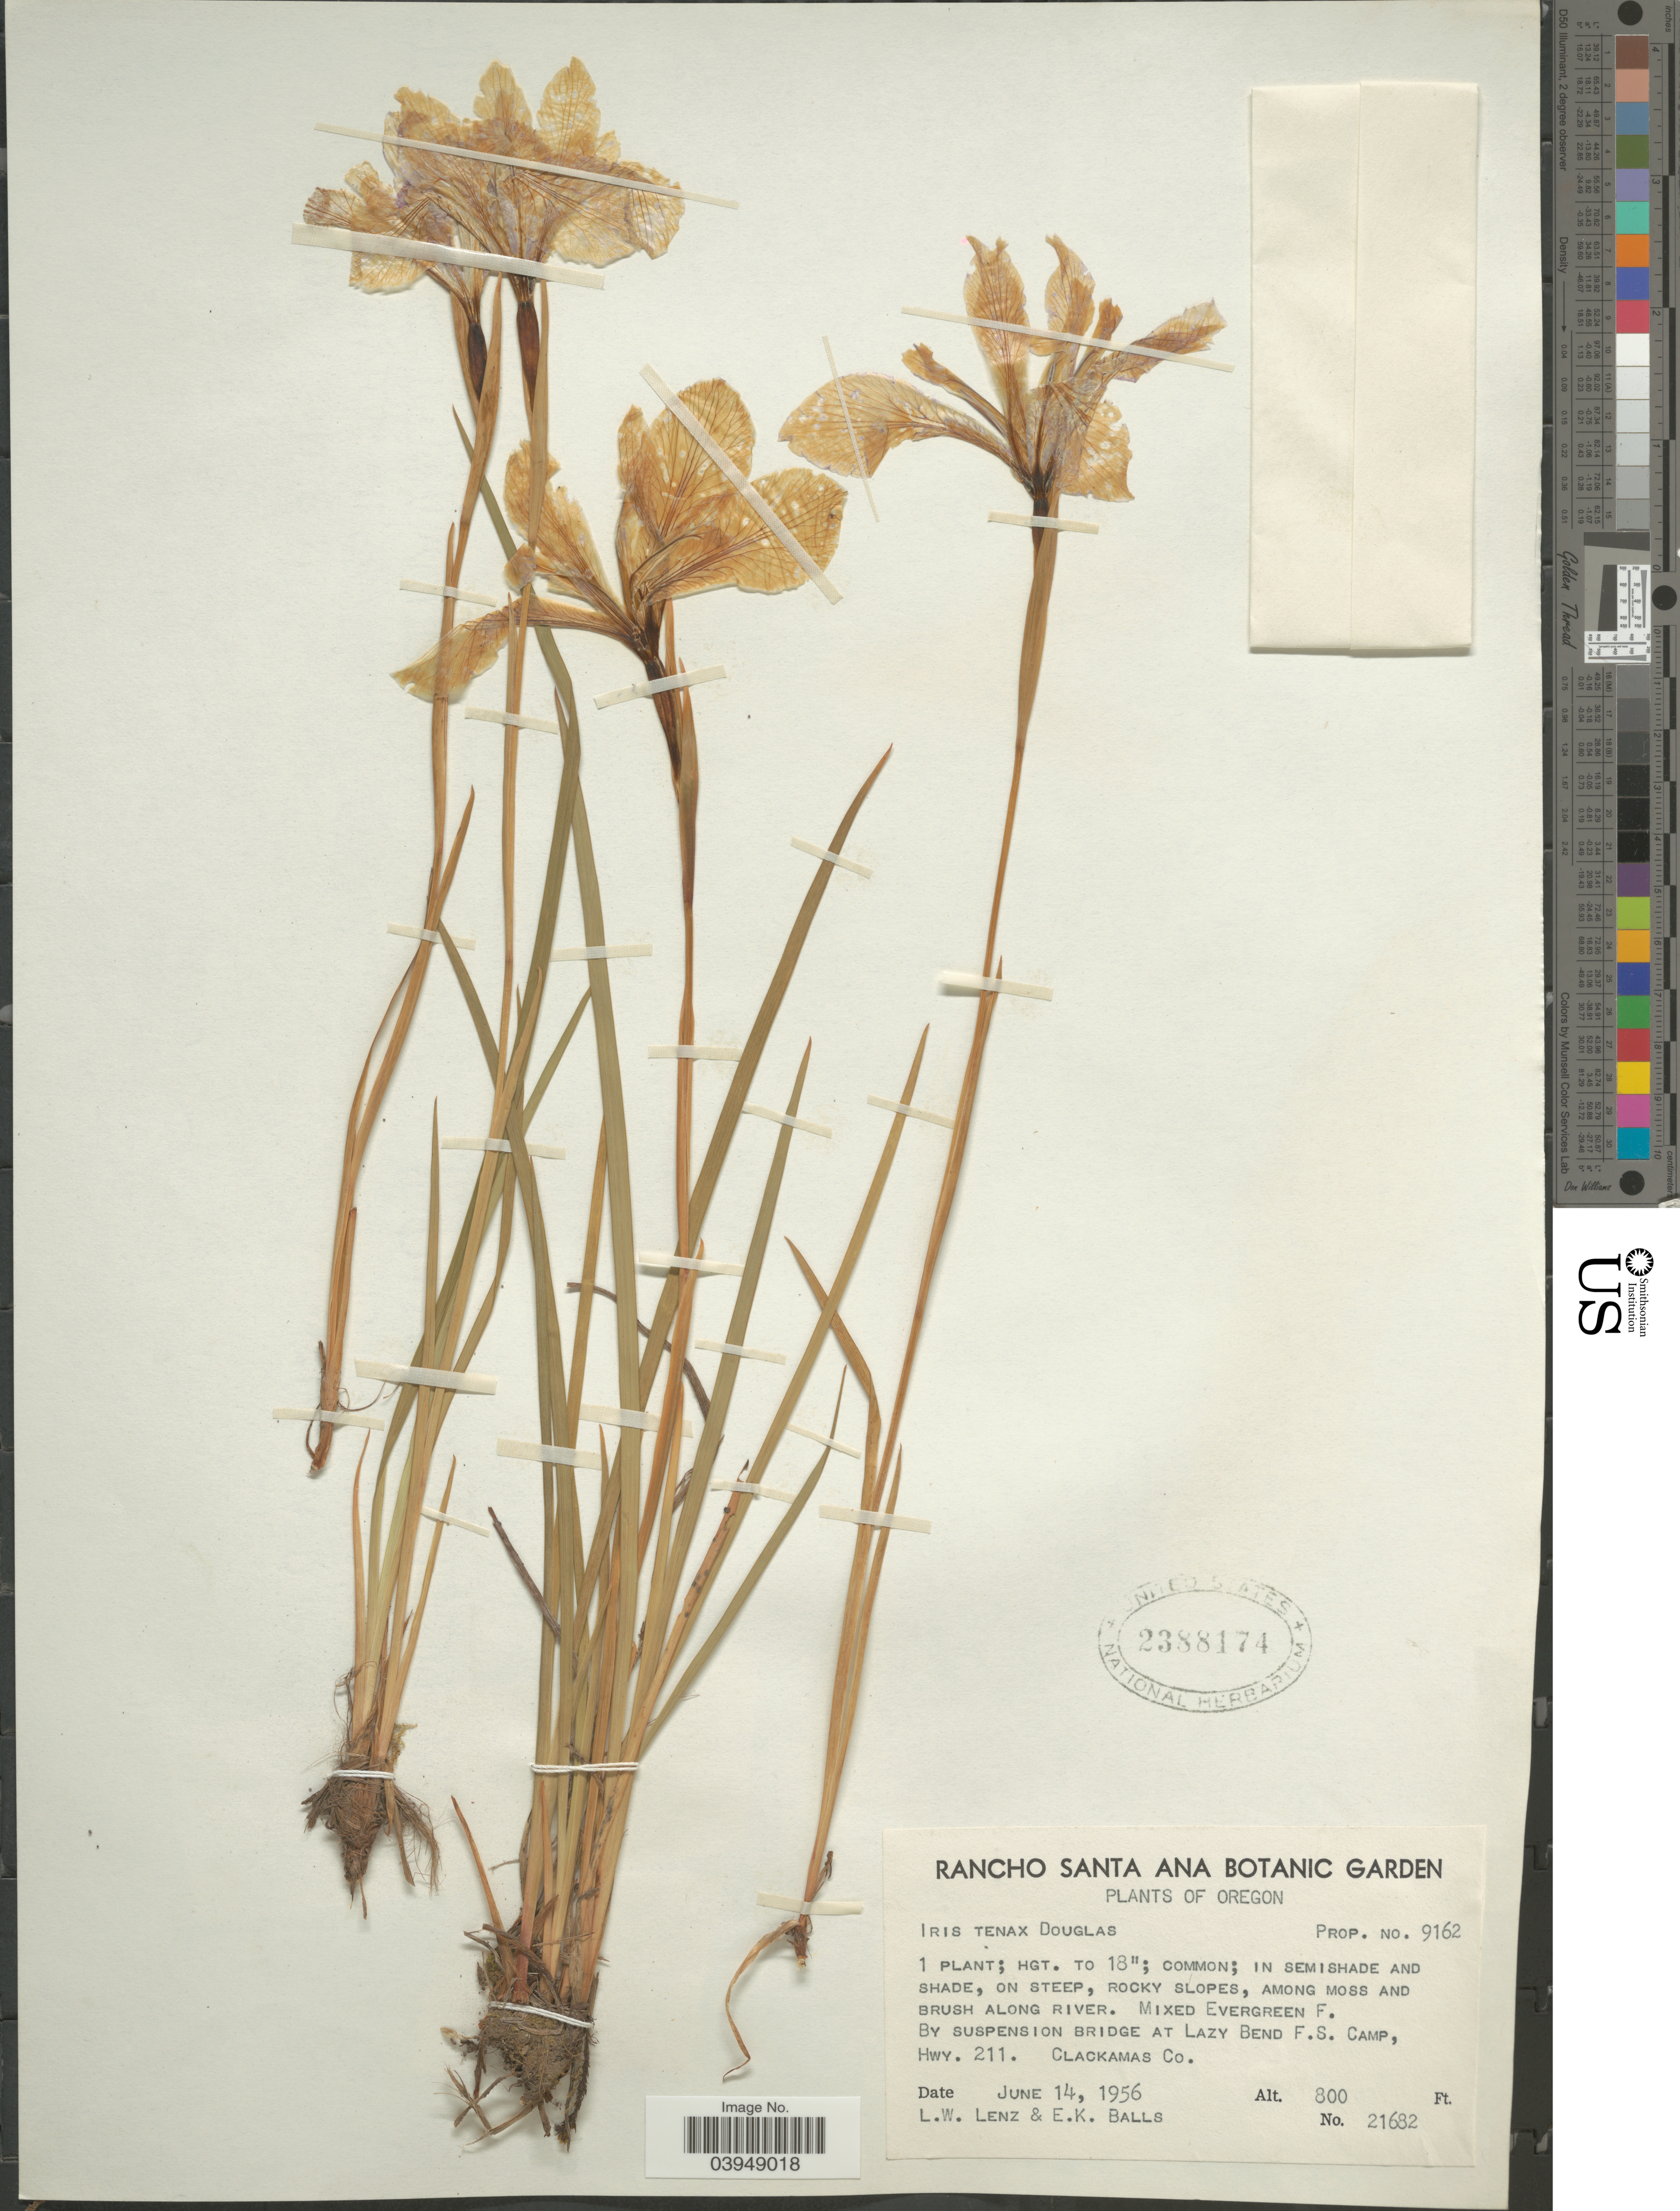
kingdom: Plantae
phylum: Tracheophyta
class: Liliopsida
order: Asparagales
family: Iridaceae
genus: Iris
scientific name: Iris tenax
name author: Douglas ex Lindl.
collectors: L. Lenz & E. K. Balls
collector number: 21682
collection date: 1956-06-14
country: United States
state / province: Oregon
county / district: Clackamas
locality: By suspension bridge at Lazy Bend F. S. Camp, Hwy. 211. Clackamas Co.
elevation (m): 244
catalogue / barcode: US 2388174